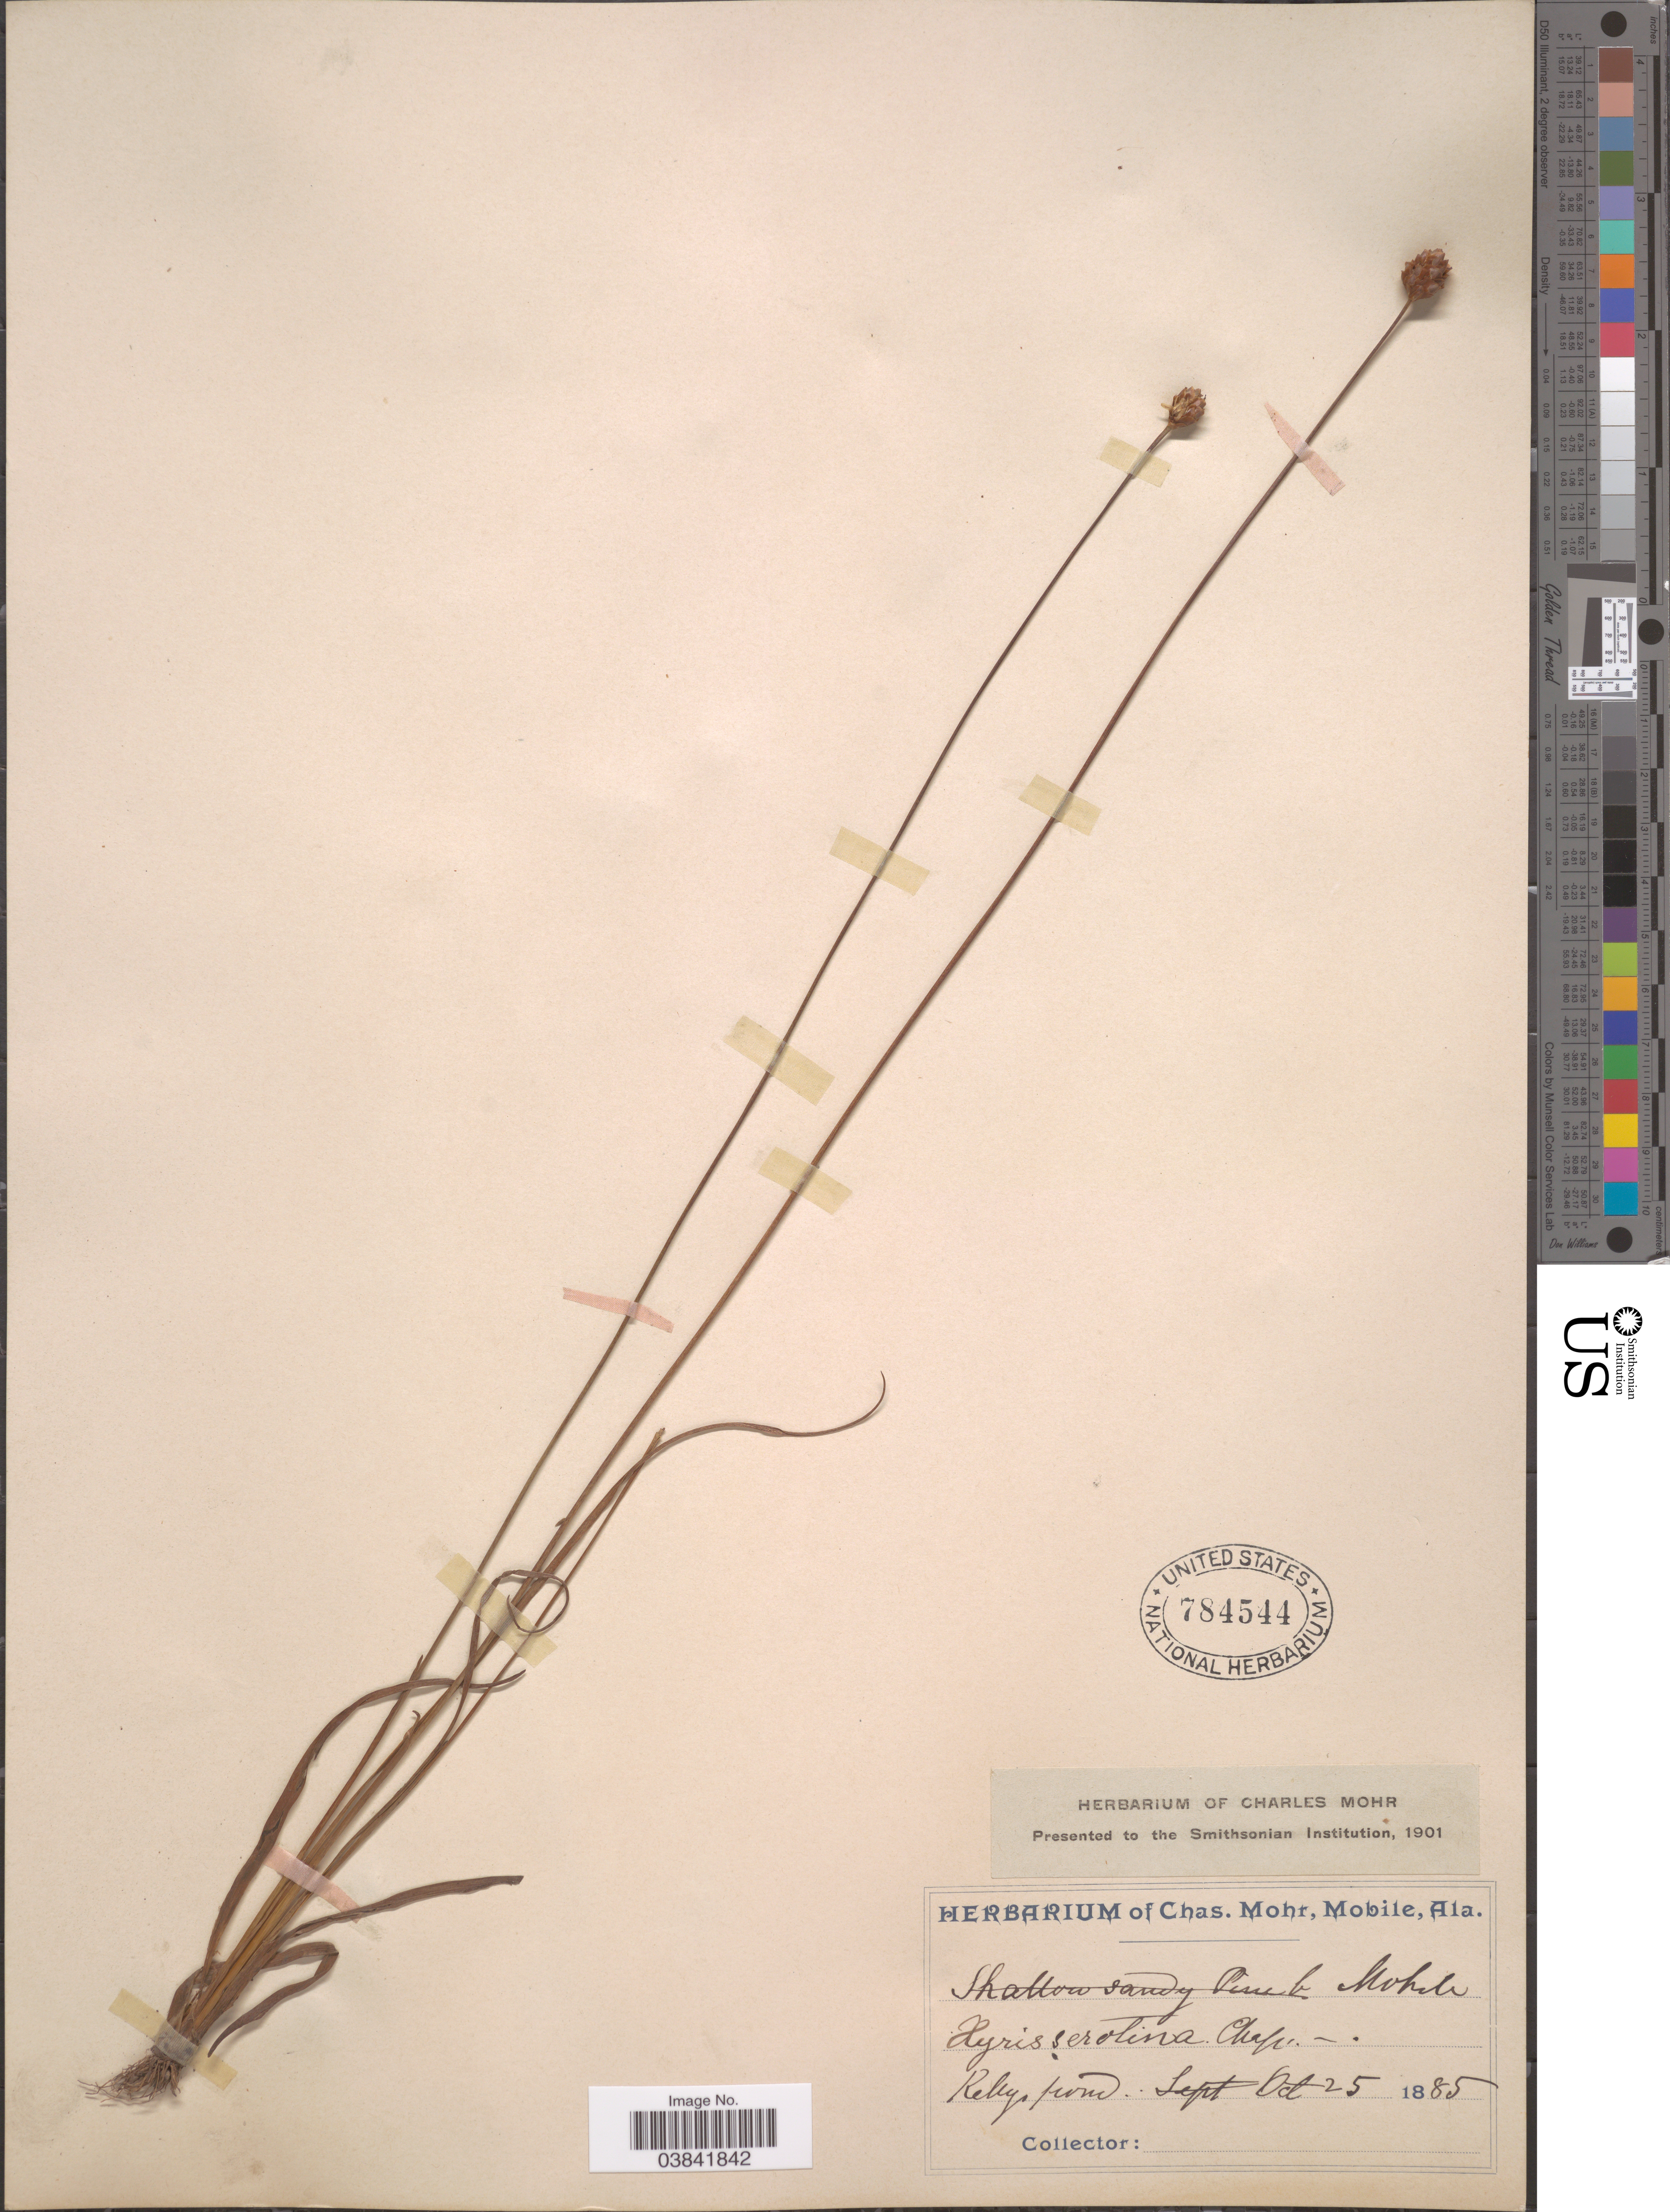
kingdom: Plantae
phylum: Tracheophyta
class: Liliopsida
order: Poales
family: Xyridaceae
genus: Xyris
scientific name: Xyris serotina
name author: Chapm.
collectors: ex herb. Charles Mohr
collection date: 1885-09/1885-10-25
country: United States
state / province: Alabama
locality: Mobile.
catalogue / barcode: US 784544